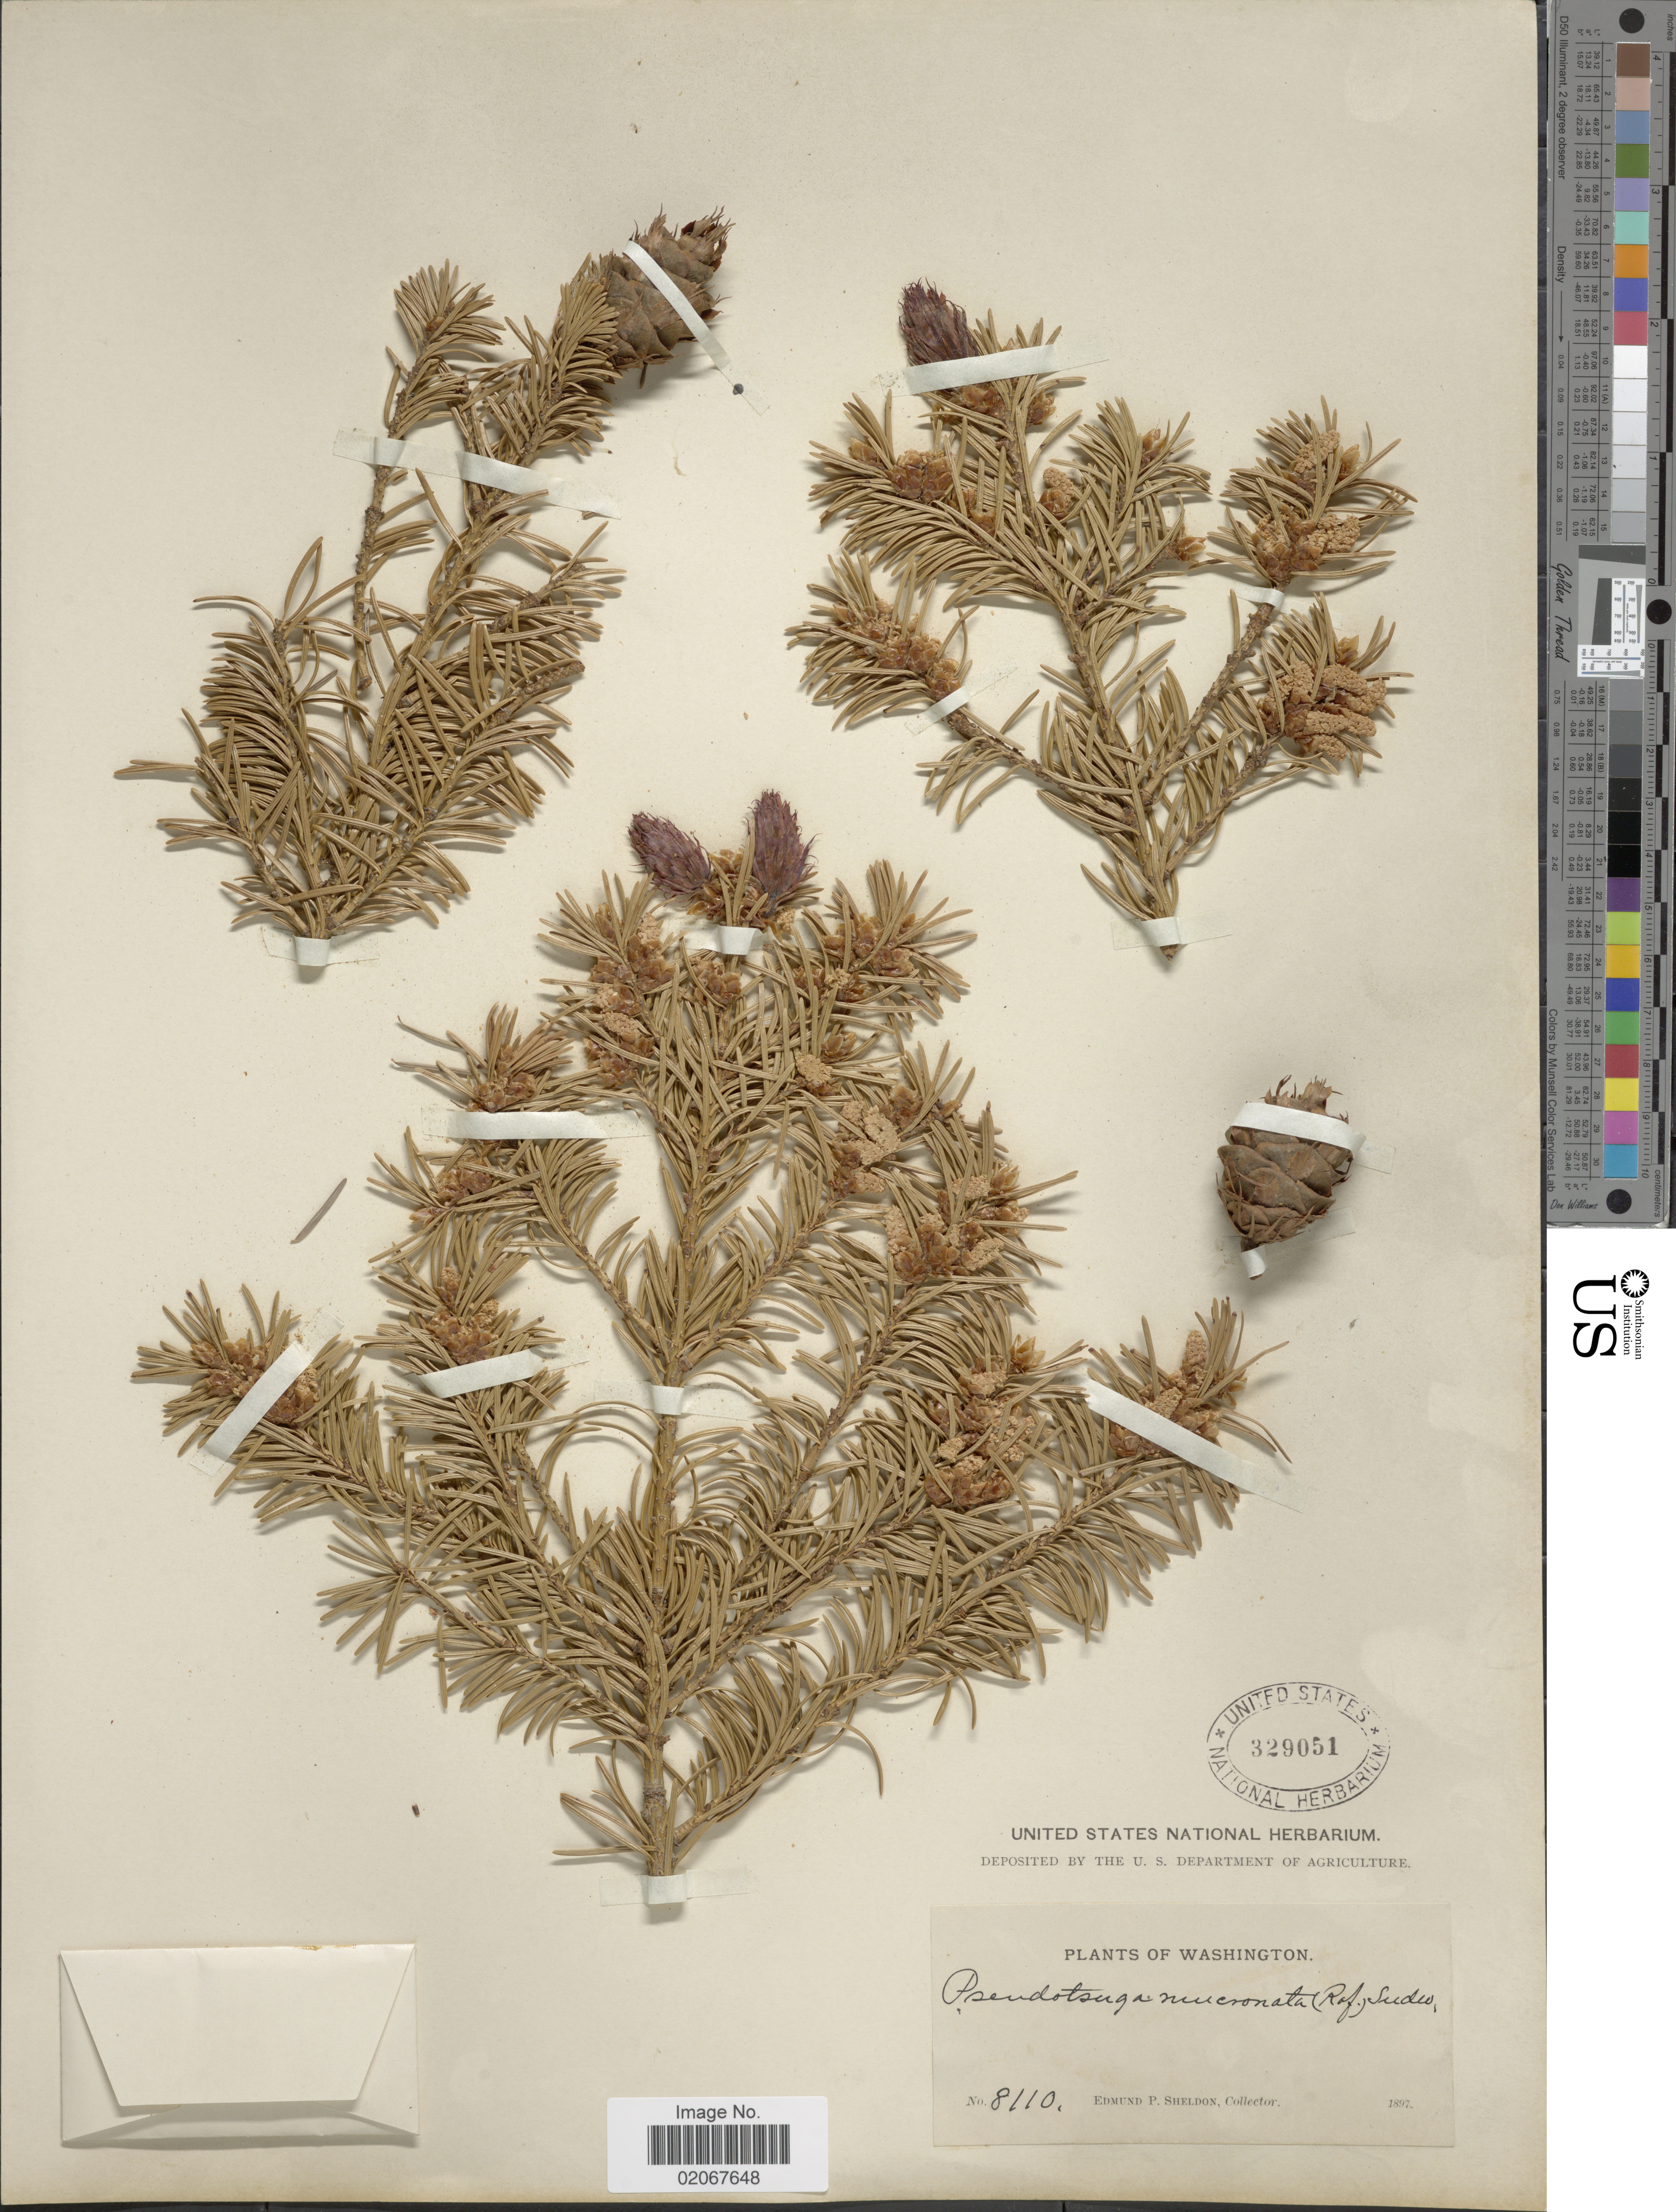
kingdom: Plantae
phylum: Tracheophyta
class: Pinopsida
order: Pinales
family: Pinaceae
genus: Pseudotsuga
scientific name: Pseudotsuga menziesii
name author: (Mirb.) Franco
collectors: E. P. Sheldon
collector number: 8110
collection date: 1897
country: United States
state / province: Washington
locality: Washington.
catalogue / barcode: US 329051